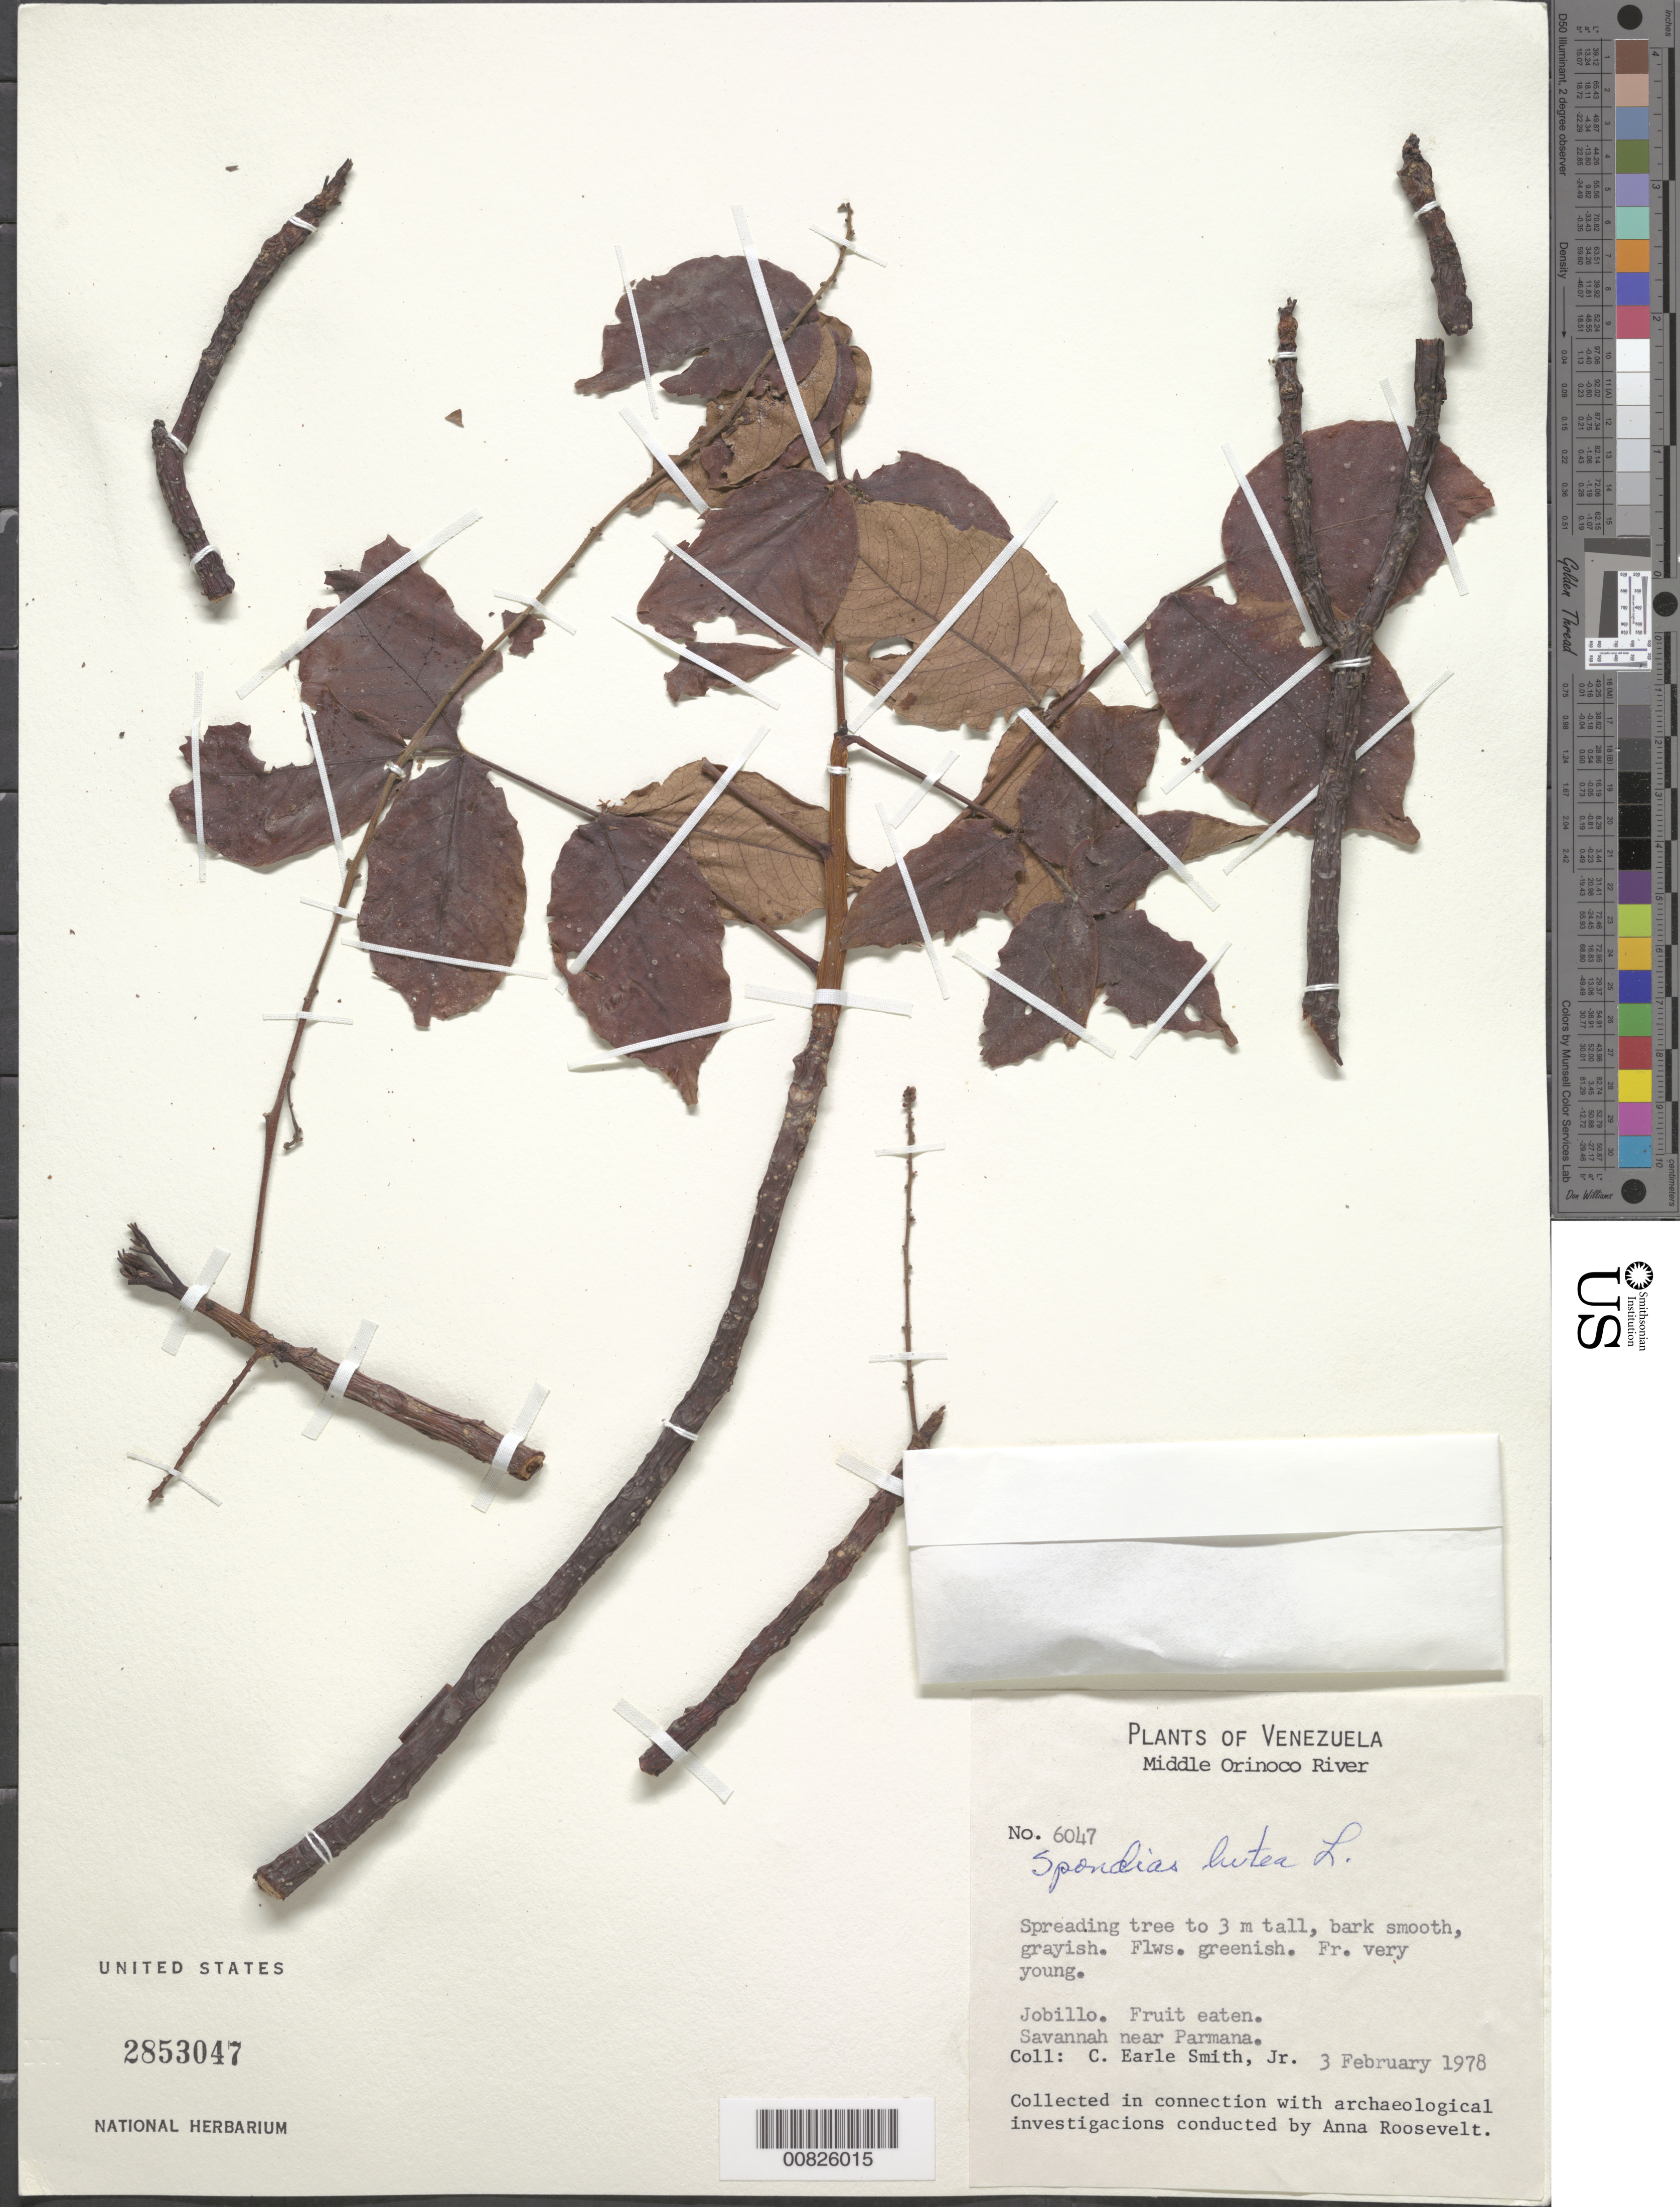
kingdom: Plantae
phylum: Tracheophyta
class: Magnoliopsida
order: Sapindales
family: Anacardiaceae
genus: Spondias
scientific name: Spondias mombin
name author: L.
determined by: Mitchell, John D.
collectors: C. E. Smith Jr.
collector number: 6047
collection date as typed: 3-Feb-78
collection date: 1978-02-03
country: Venezuela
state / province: Bolívar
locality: Middle Orinoco River, near Parmana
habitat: Savanna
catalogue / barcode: US 2853047